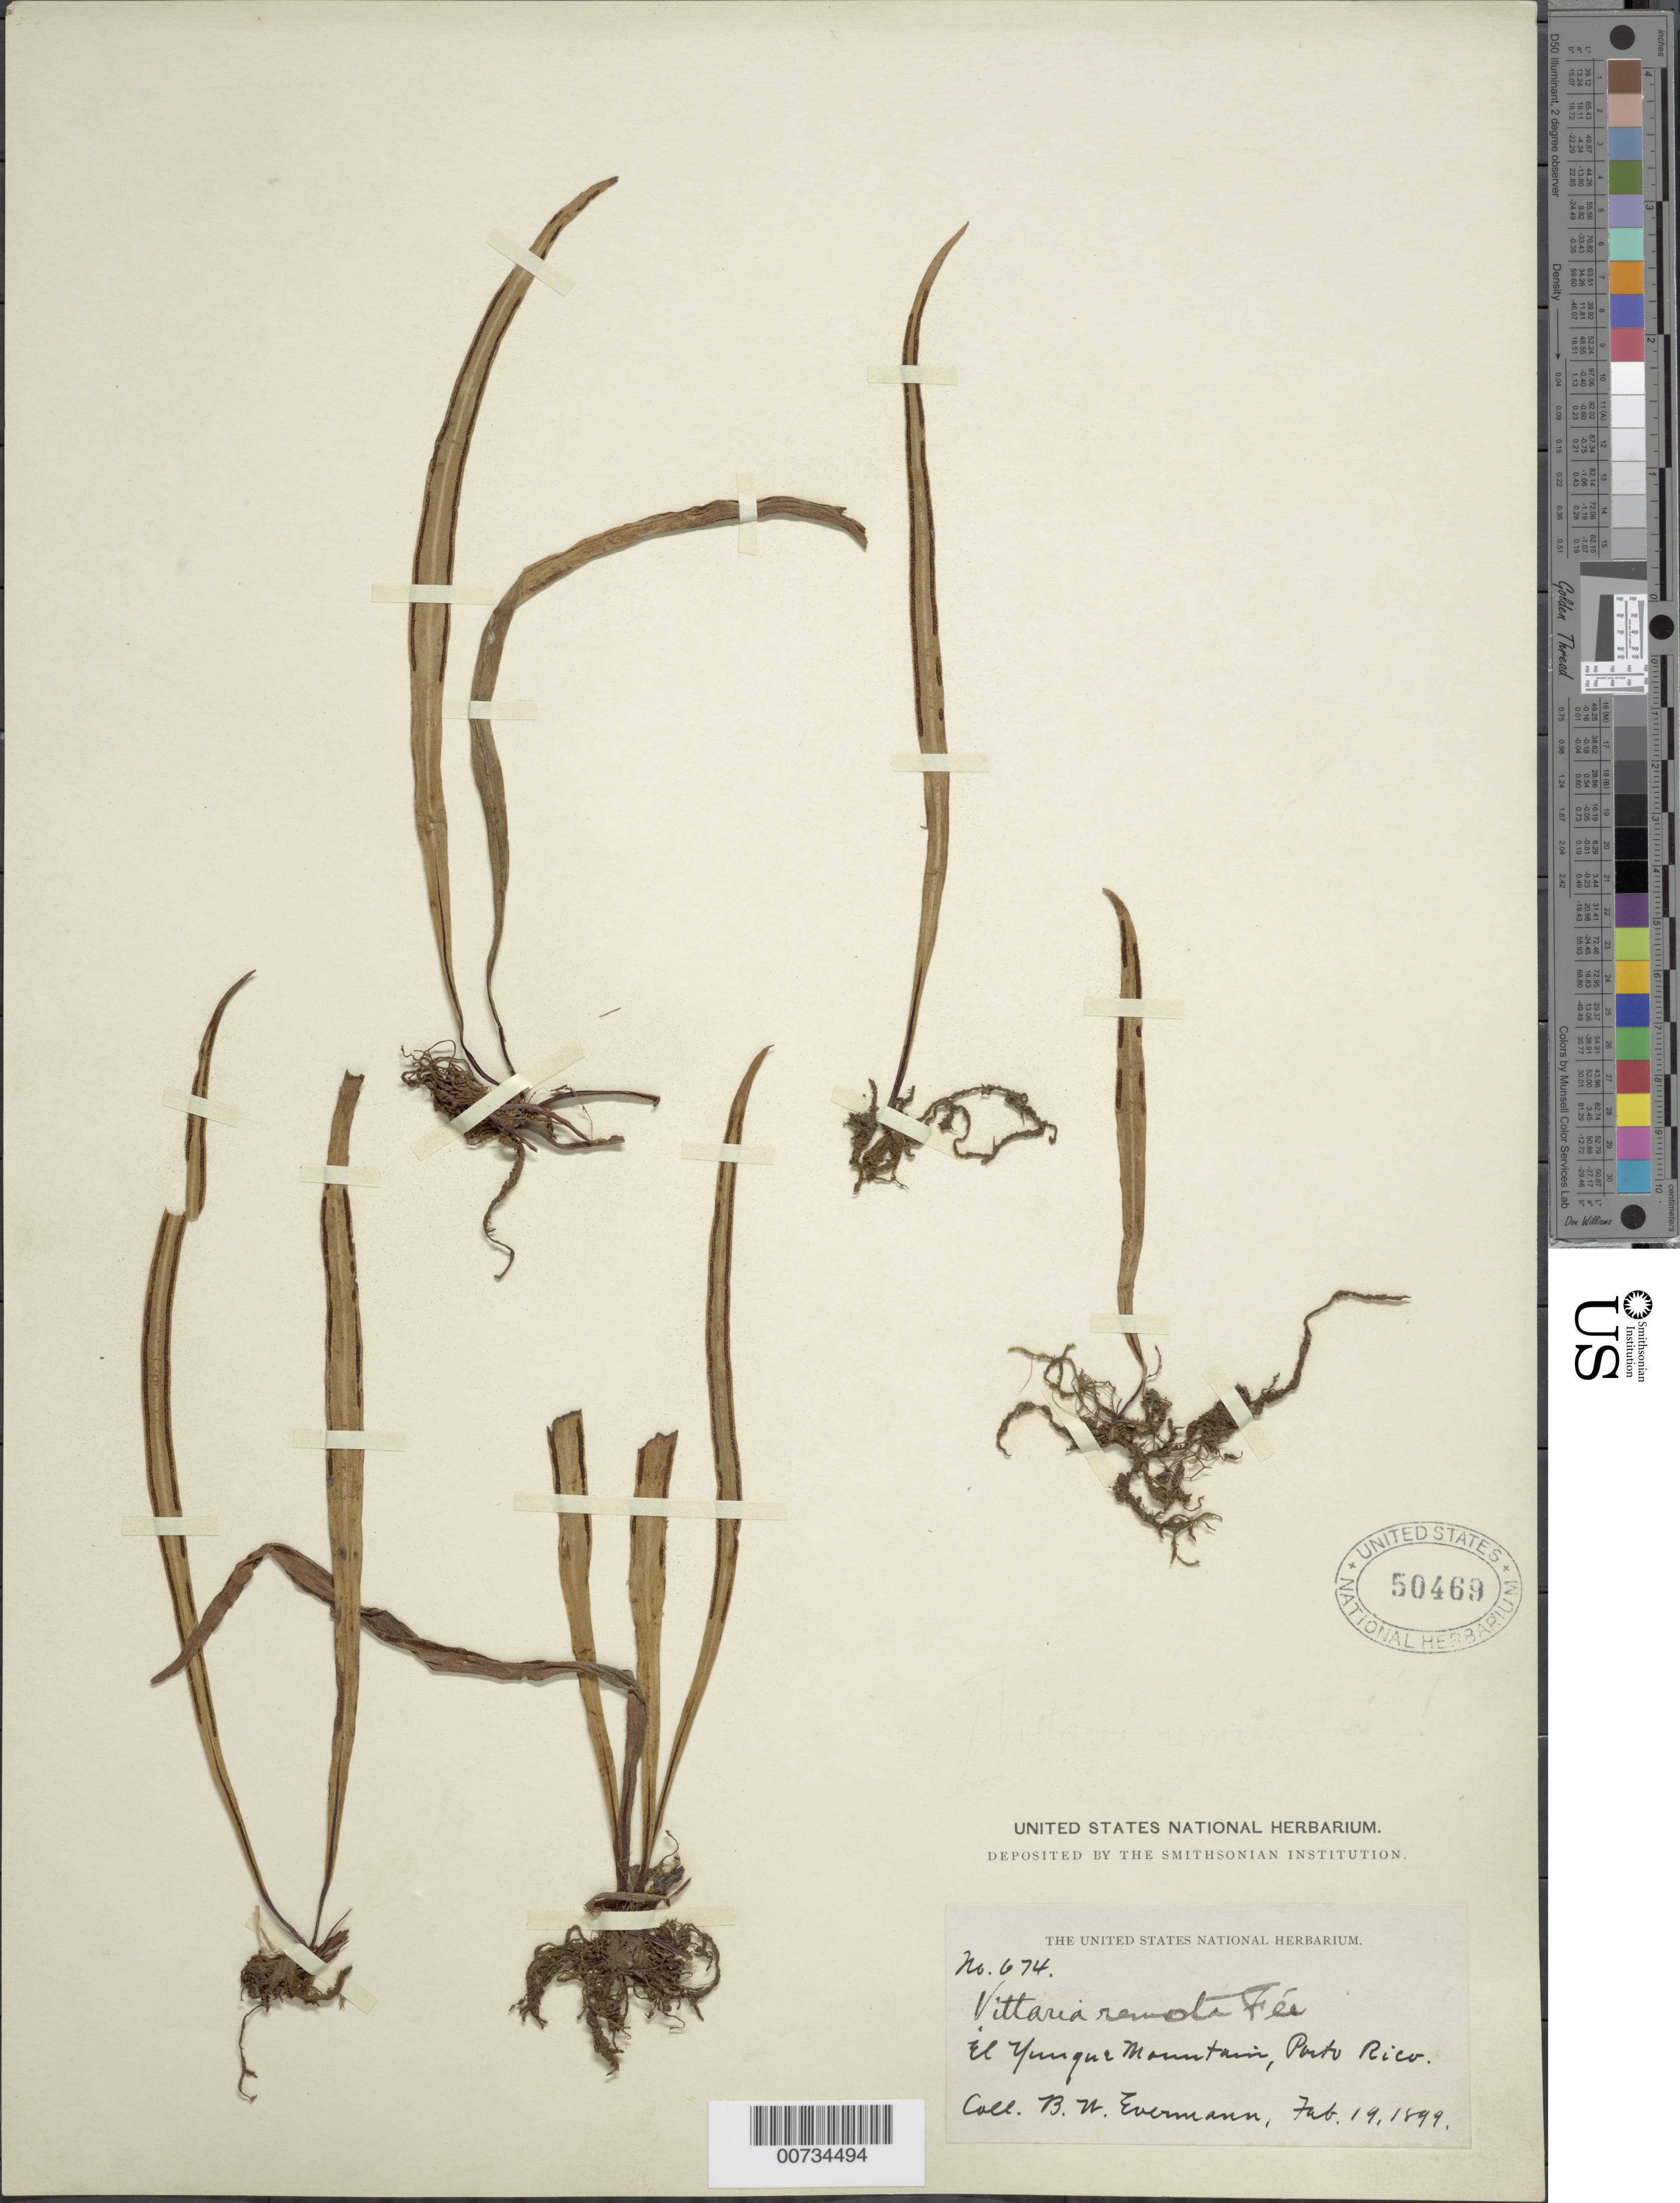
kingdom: Plantae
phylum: Tracheophyta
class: Polypodiopsida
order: Polypodiales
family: Pteridaceae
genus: Radiovittaria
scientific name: Radiovittaria remota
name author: (Fée) E.H. Crane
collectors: B. W. Evermann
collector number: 674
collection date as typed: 19 Feb 1899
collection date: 1899-02-19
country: Puerto Rico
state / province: Río Grande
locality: El Yunque Mt.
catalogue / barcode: US 50469